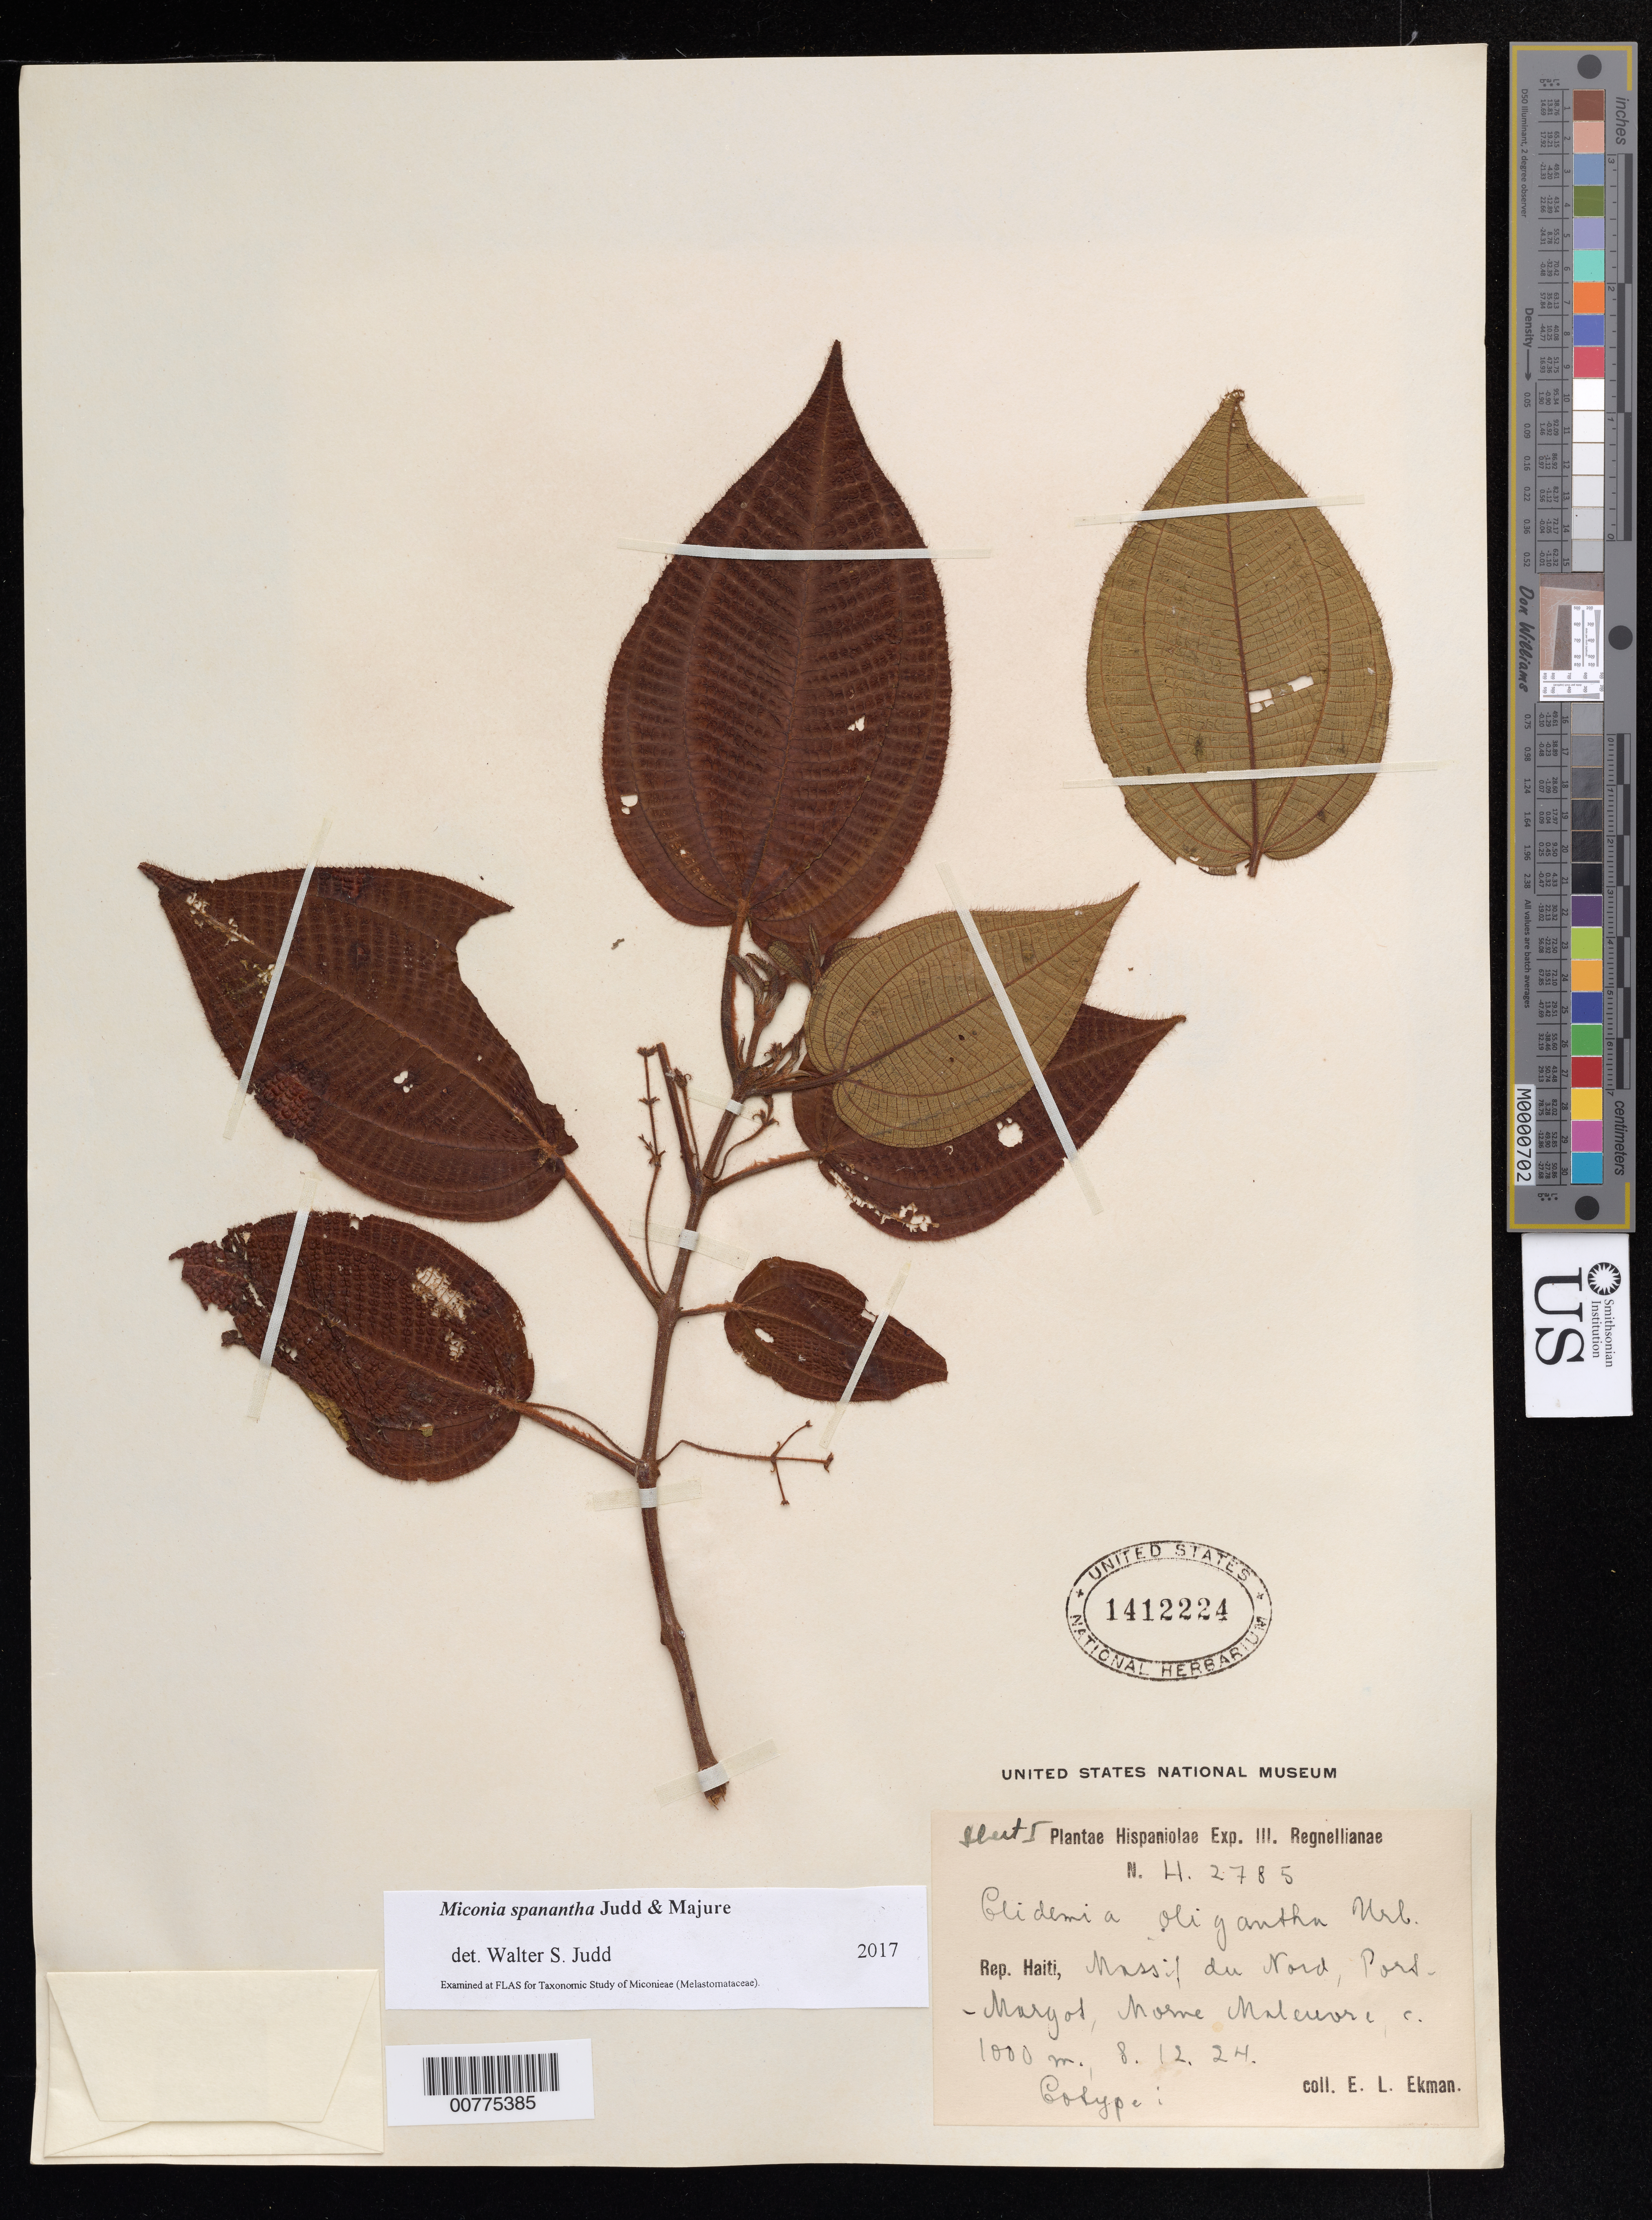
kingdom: Plantae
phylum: Tracheophyta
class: Magnoliopsida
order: Myrtales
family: Melastomataceae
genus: Miconia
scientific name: Miconia spanantha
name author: Judd & Majure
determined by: Judd, Walter S.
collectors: E. L. Ekman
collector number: H 2785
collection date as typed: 08 Dec 1924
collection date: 1924-12-08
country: Haiti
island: Hispaniola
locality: Massif du Nord, Port-Margot, Morne Maleuvre.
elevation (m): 1000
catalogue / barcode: US 1412224